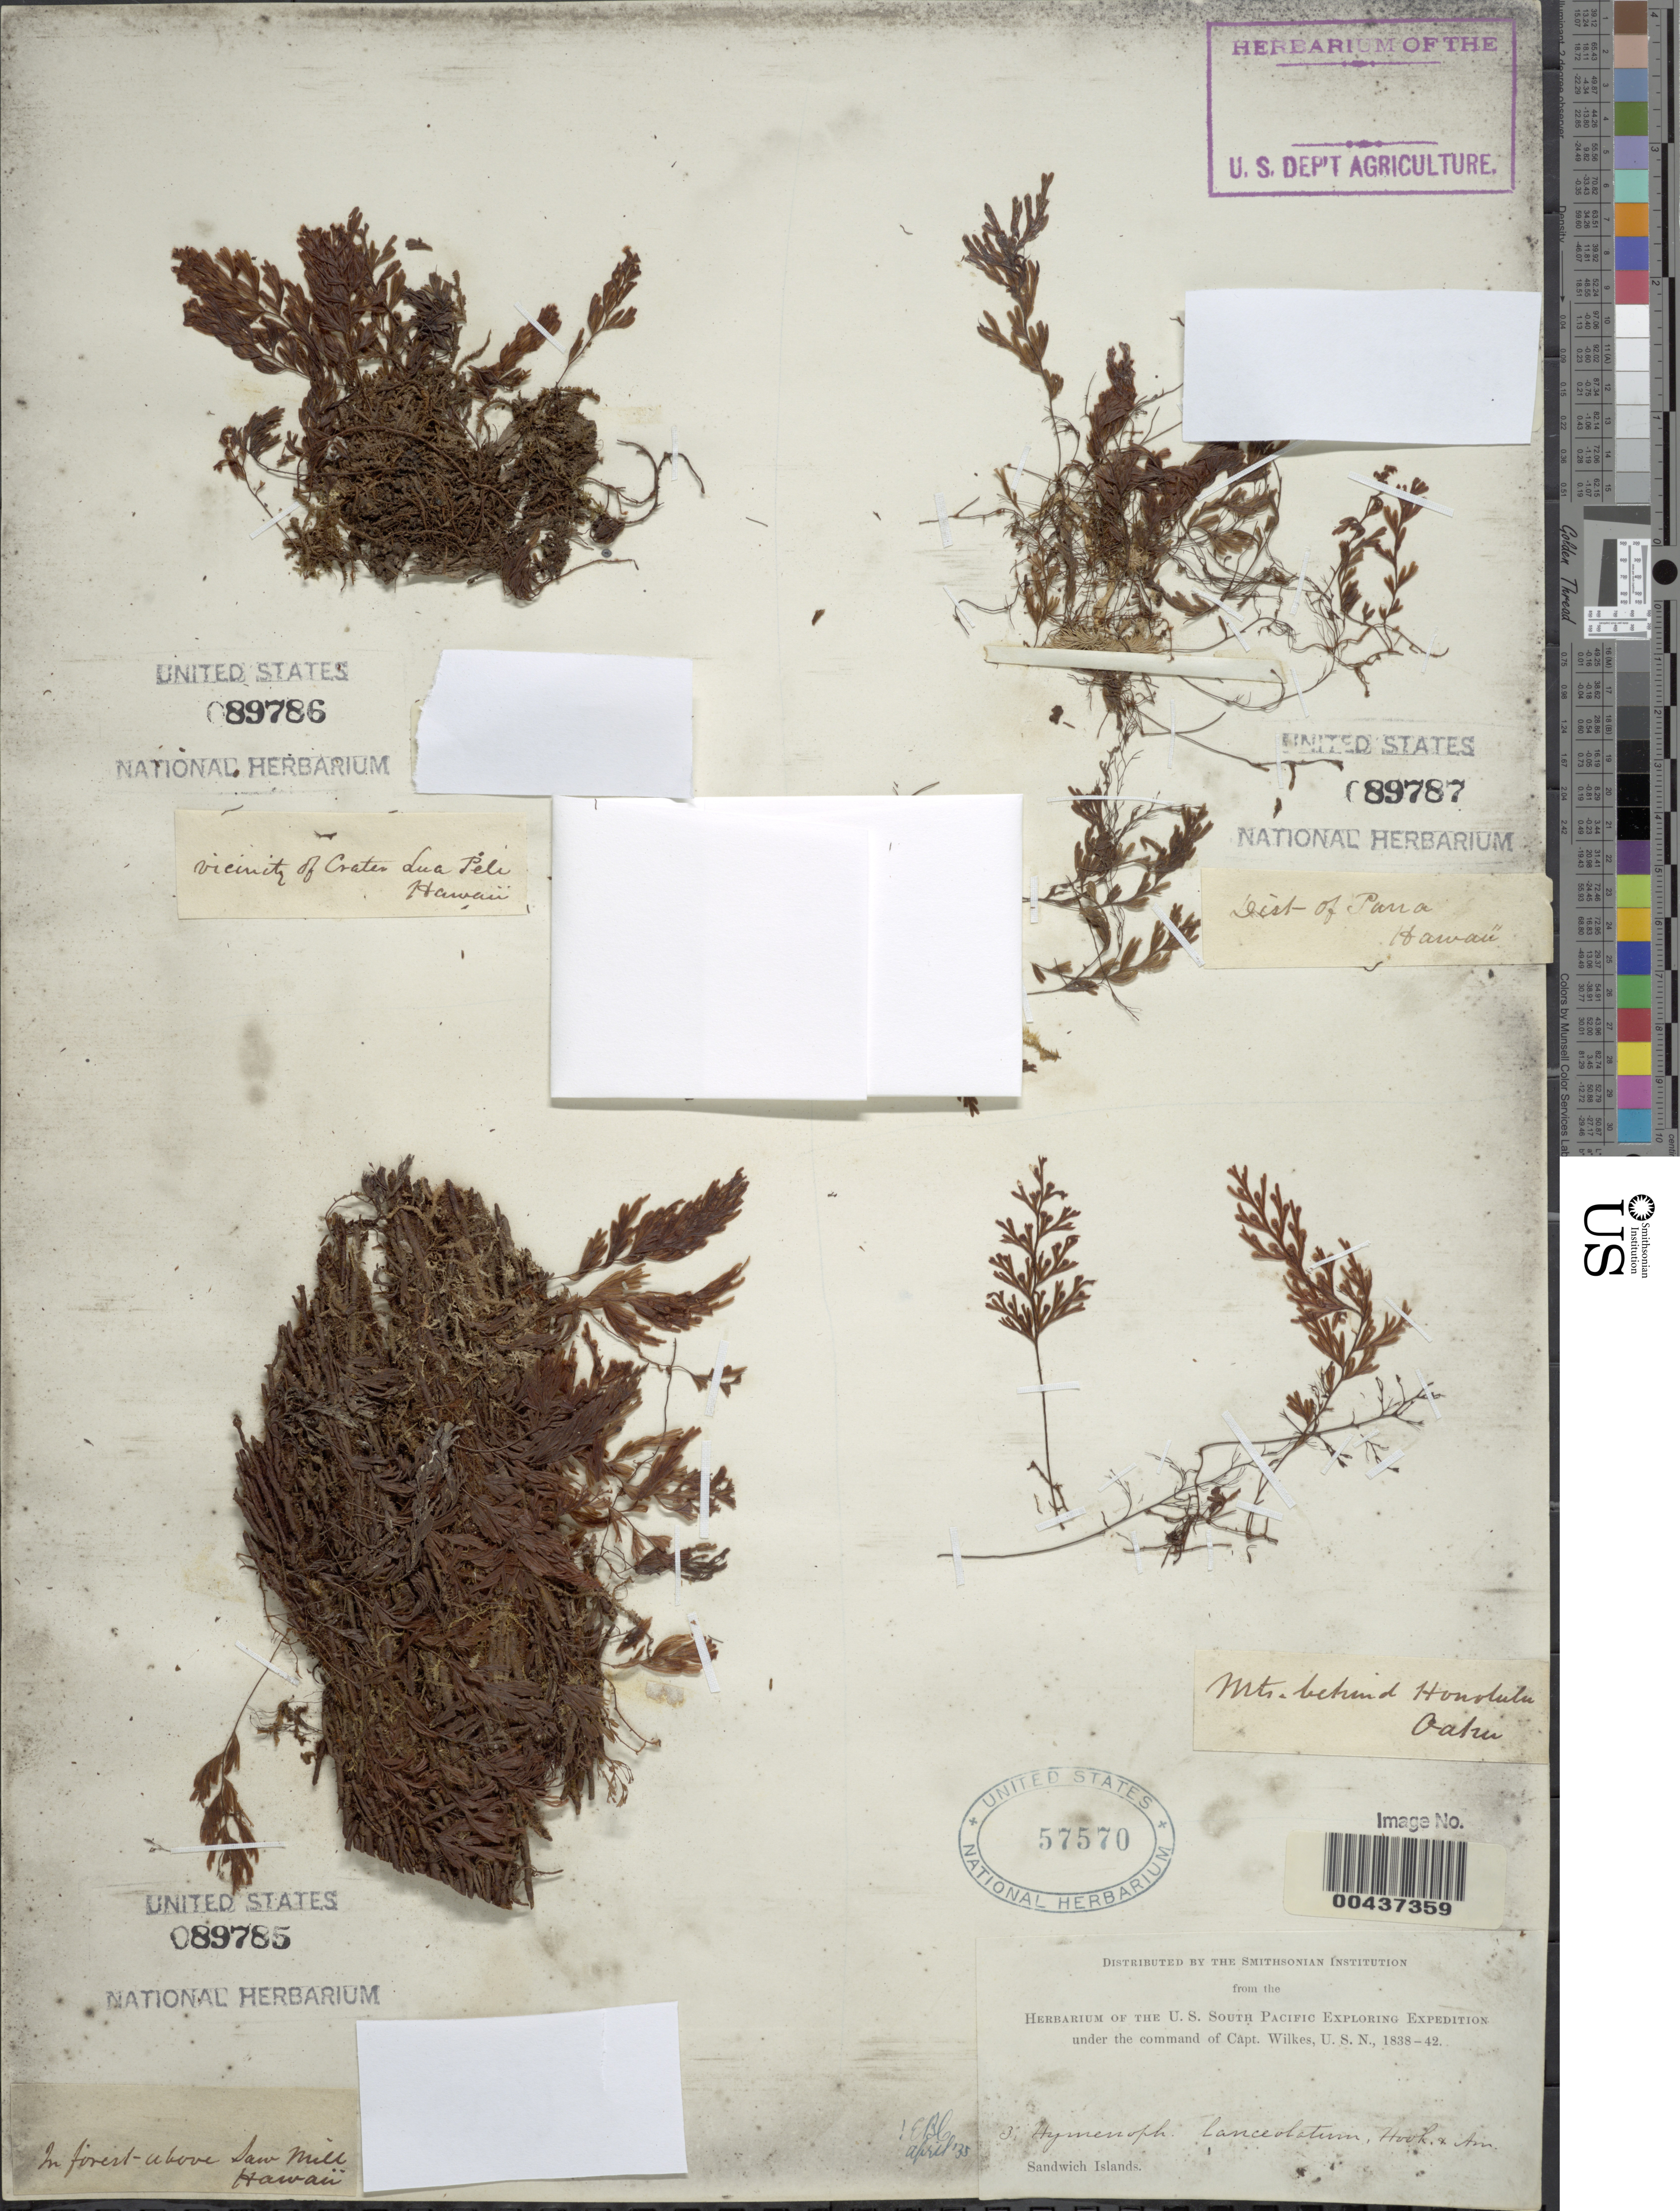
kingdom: Plantae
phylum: Tracheophyta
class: Polypodiopsida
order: Hymenophyllales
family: Hymenophyllaceae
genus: Hymenophyllum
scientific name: Hymenophyllum lanceolatum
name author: Hook. & Arn.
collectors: Wilkes Explor. Exped.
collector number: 3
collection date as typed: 1838 to -- --- 1840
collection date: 1838/1840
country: United States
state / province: Hawaii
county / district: Honolulu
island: Oahu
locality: Mts. behind Honolulu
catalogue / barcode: US 57570